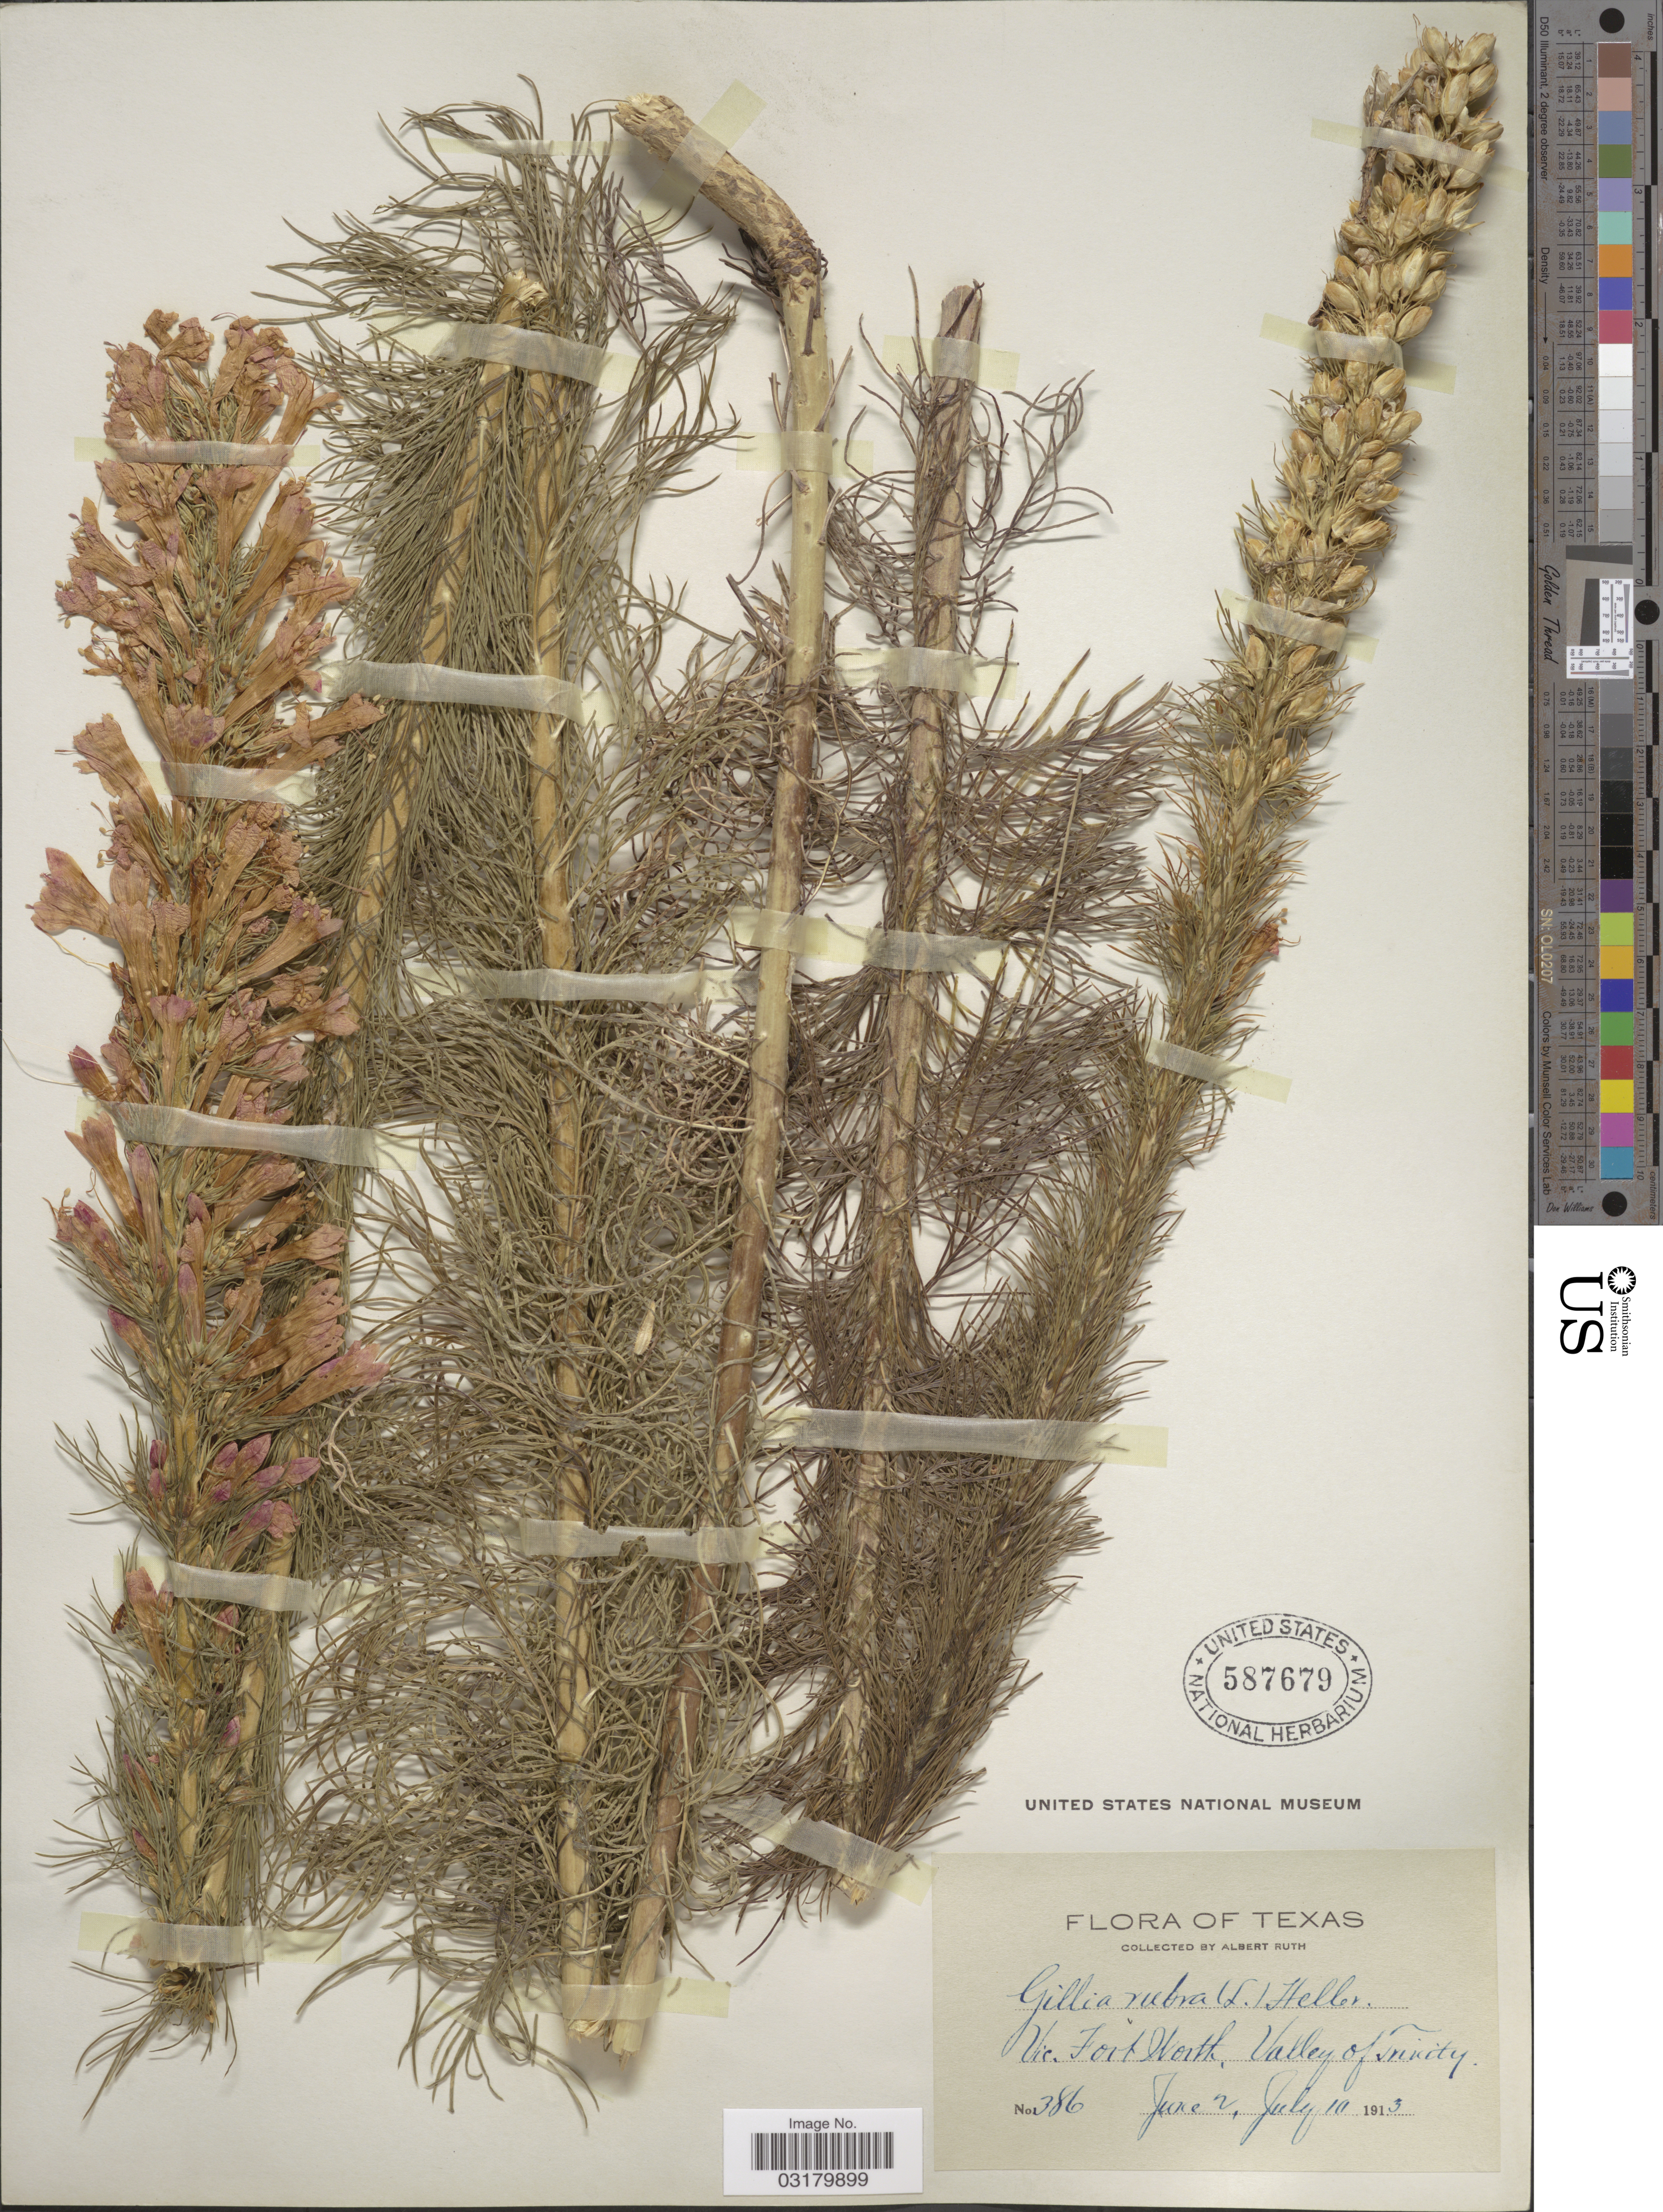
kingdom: Plantae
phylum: Tracheophyta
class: Magnoliopsida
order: Ericales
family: Polemoniaceae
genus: Ipomopsis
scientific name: Ipomopsis rubra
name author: (L.) Wherry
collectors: A. Ruth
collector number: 386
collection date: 1913-06-02/1913-07-10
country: United States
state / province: Texas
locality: Vic. Fort Worth, Valley of Trinity.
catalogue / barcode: US 587679